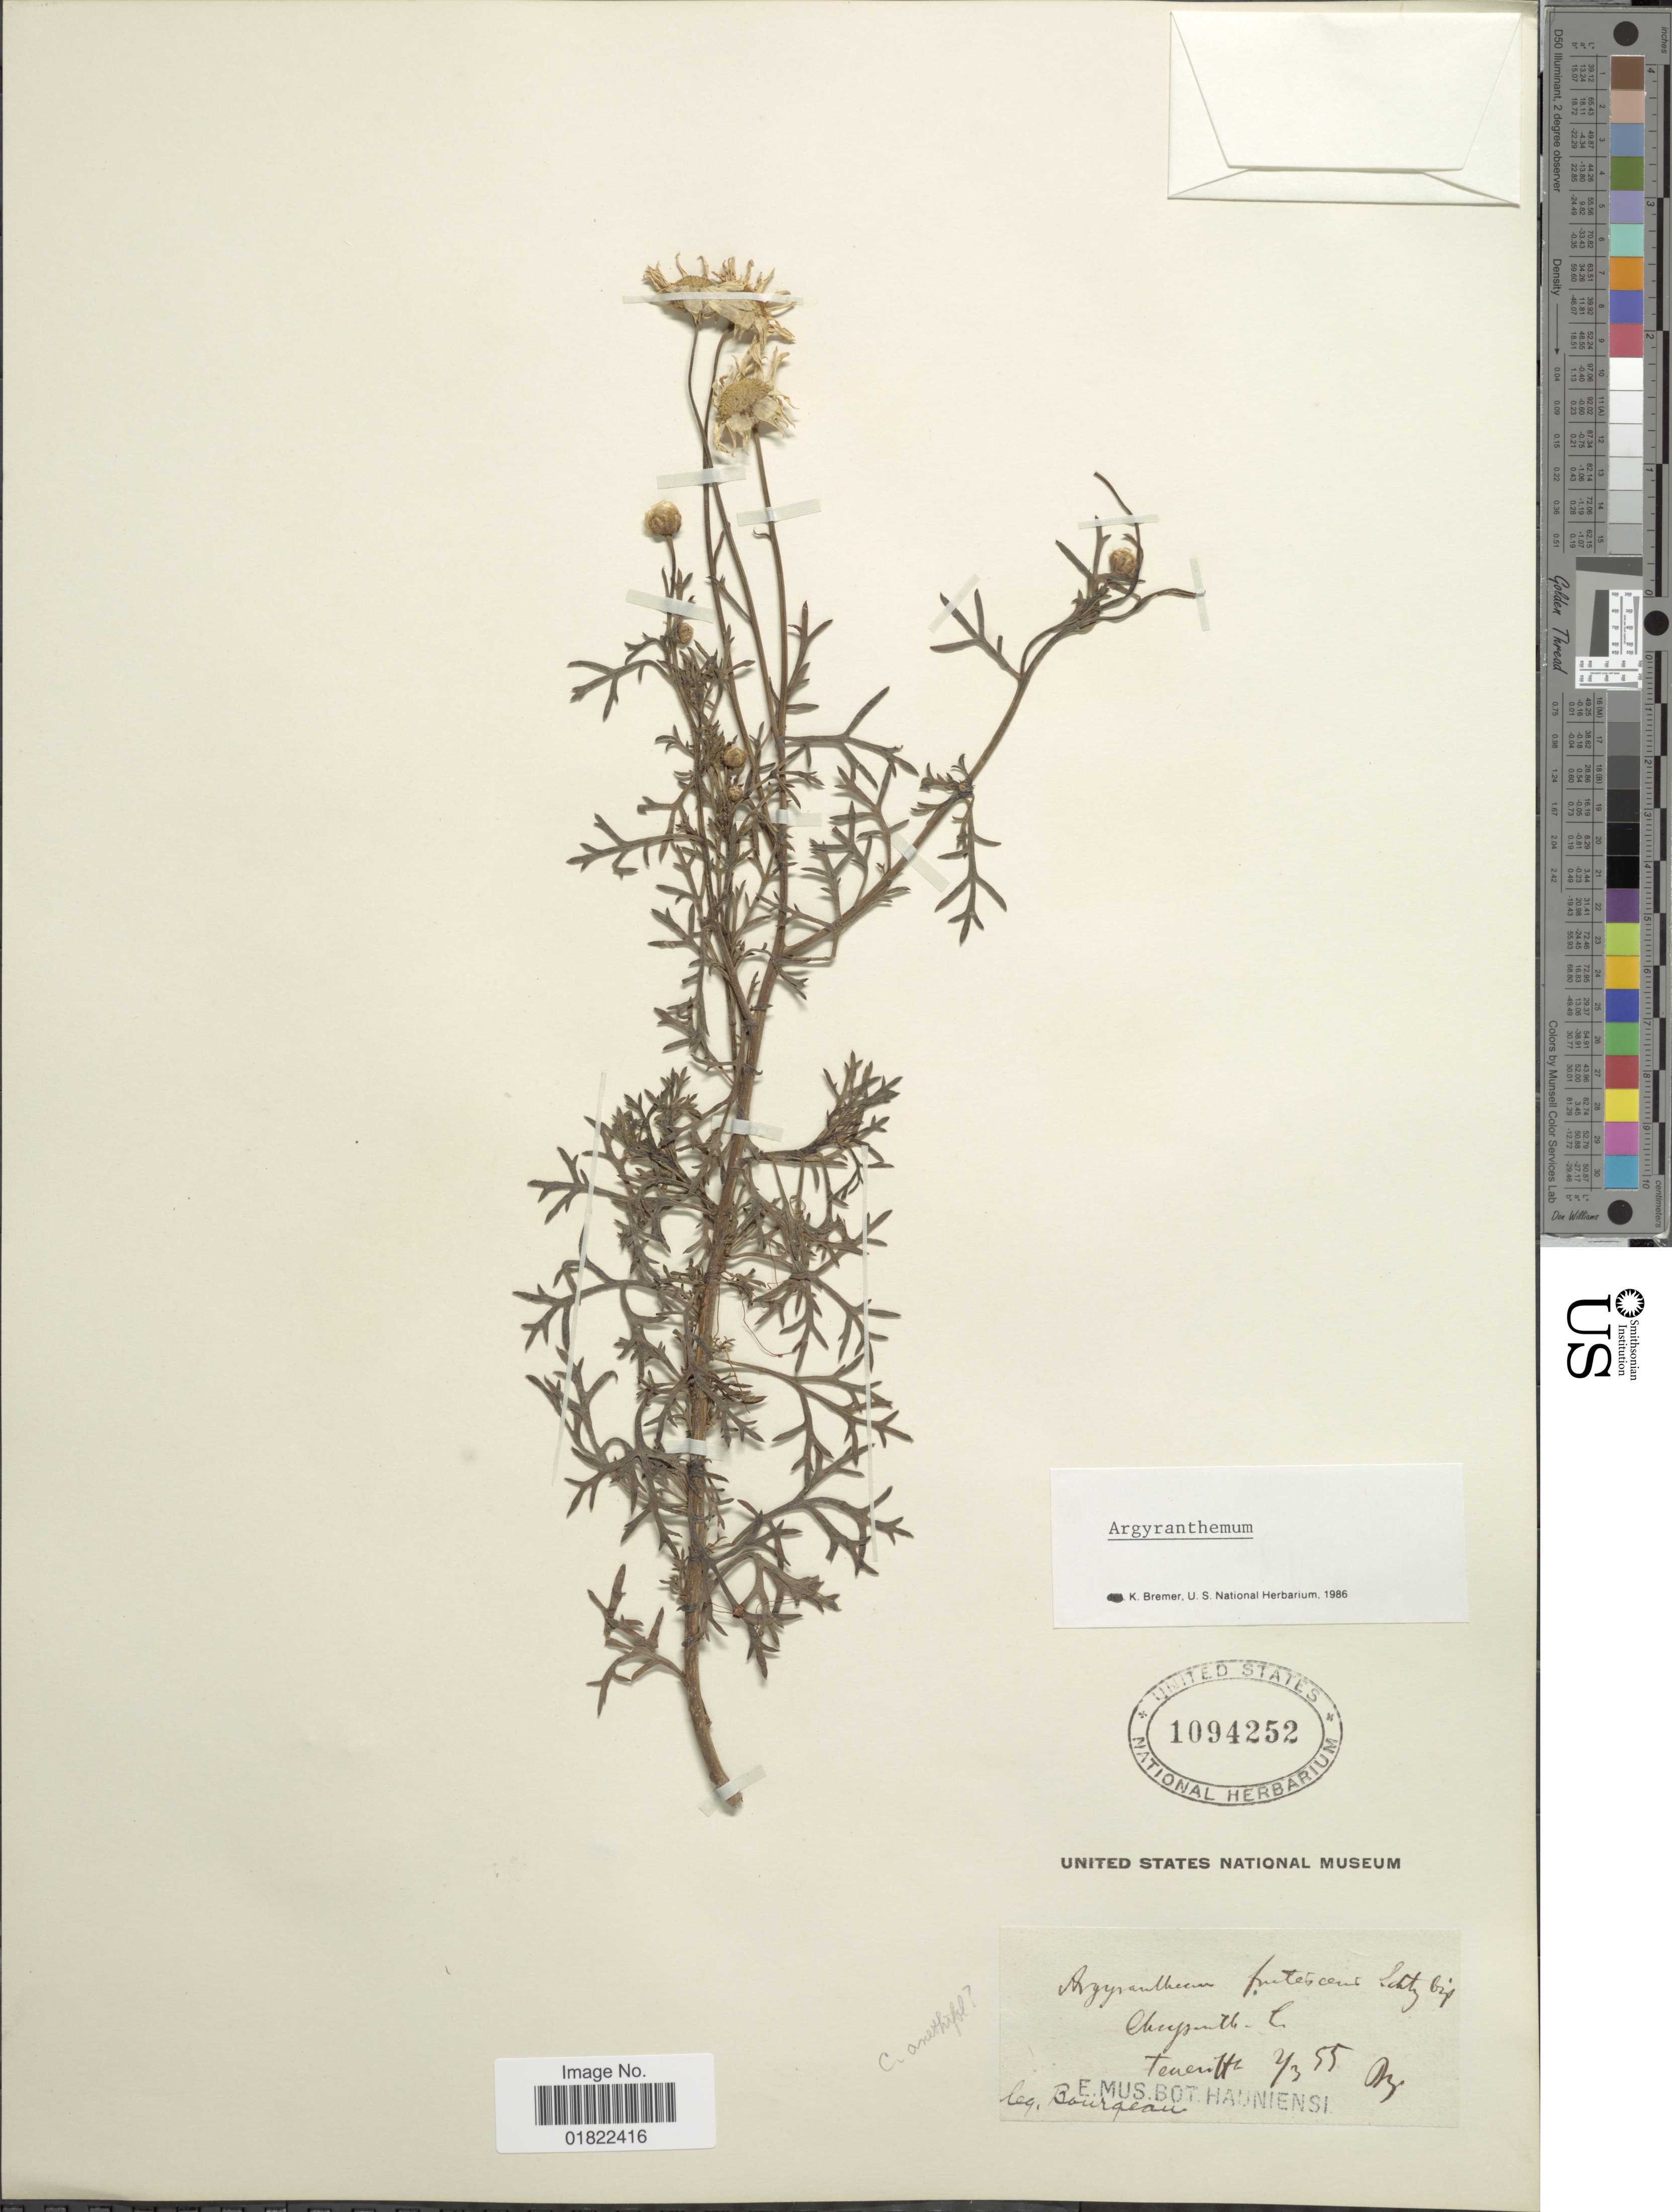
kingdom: Plantae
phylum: Tracheophyta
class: Magnoliopsida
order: Asterales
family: Asteraceae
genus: Argyranthemum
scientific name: Argyranthemum frutescens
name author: L.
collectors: -. Bourgeau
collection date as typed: Transcribed d/m/y: 2/3/55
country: Spain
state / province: Canarias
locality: Teneriffe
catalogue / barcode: US 1094252